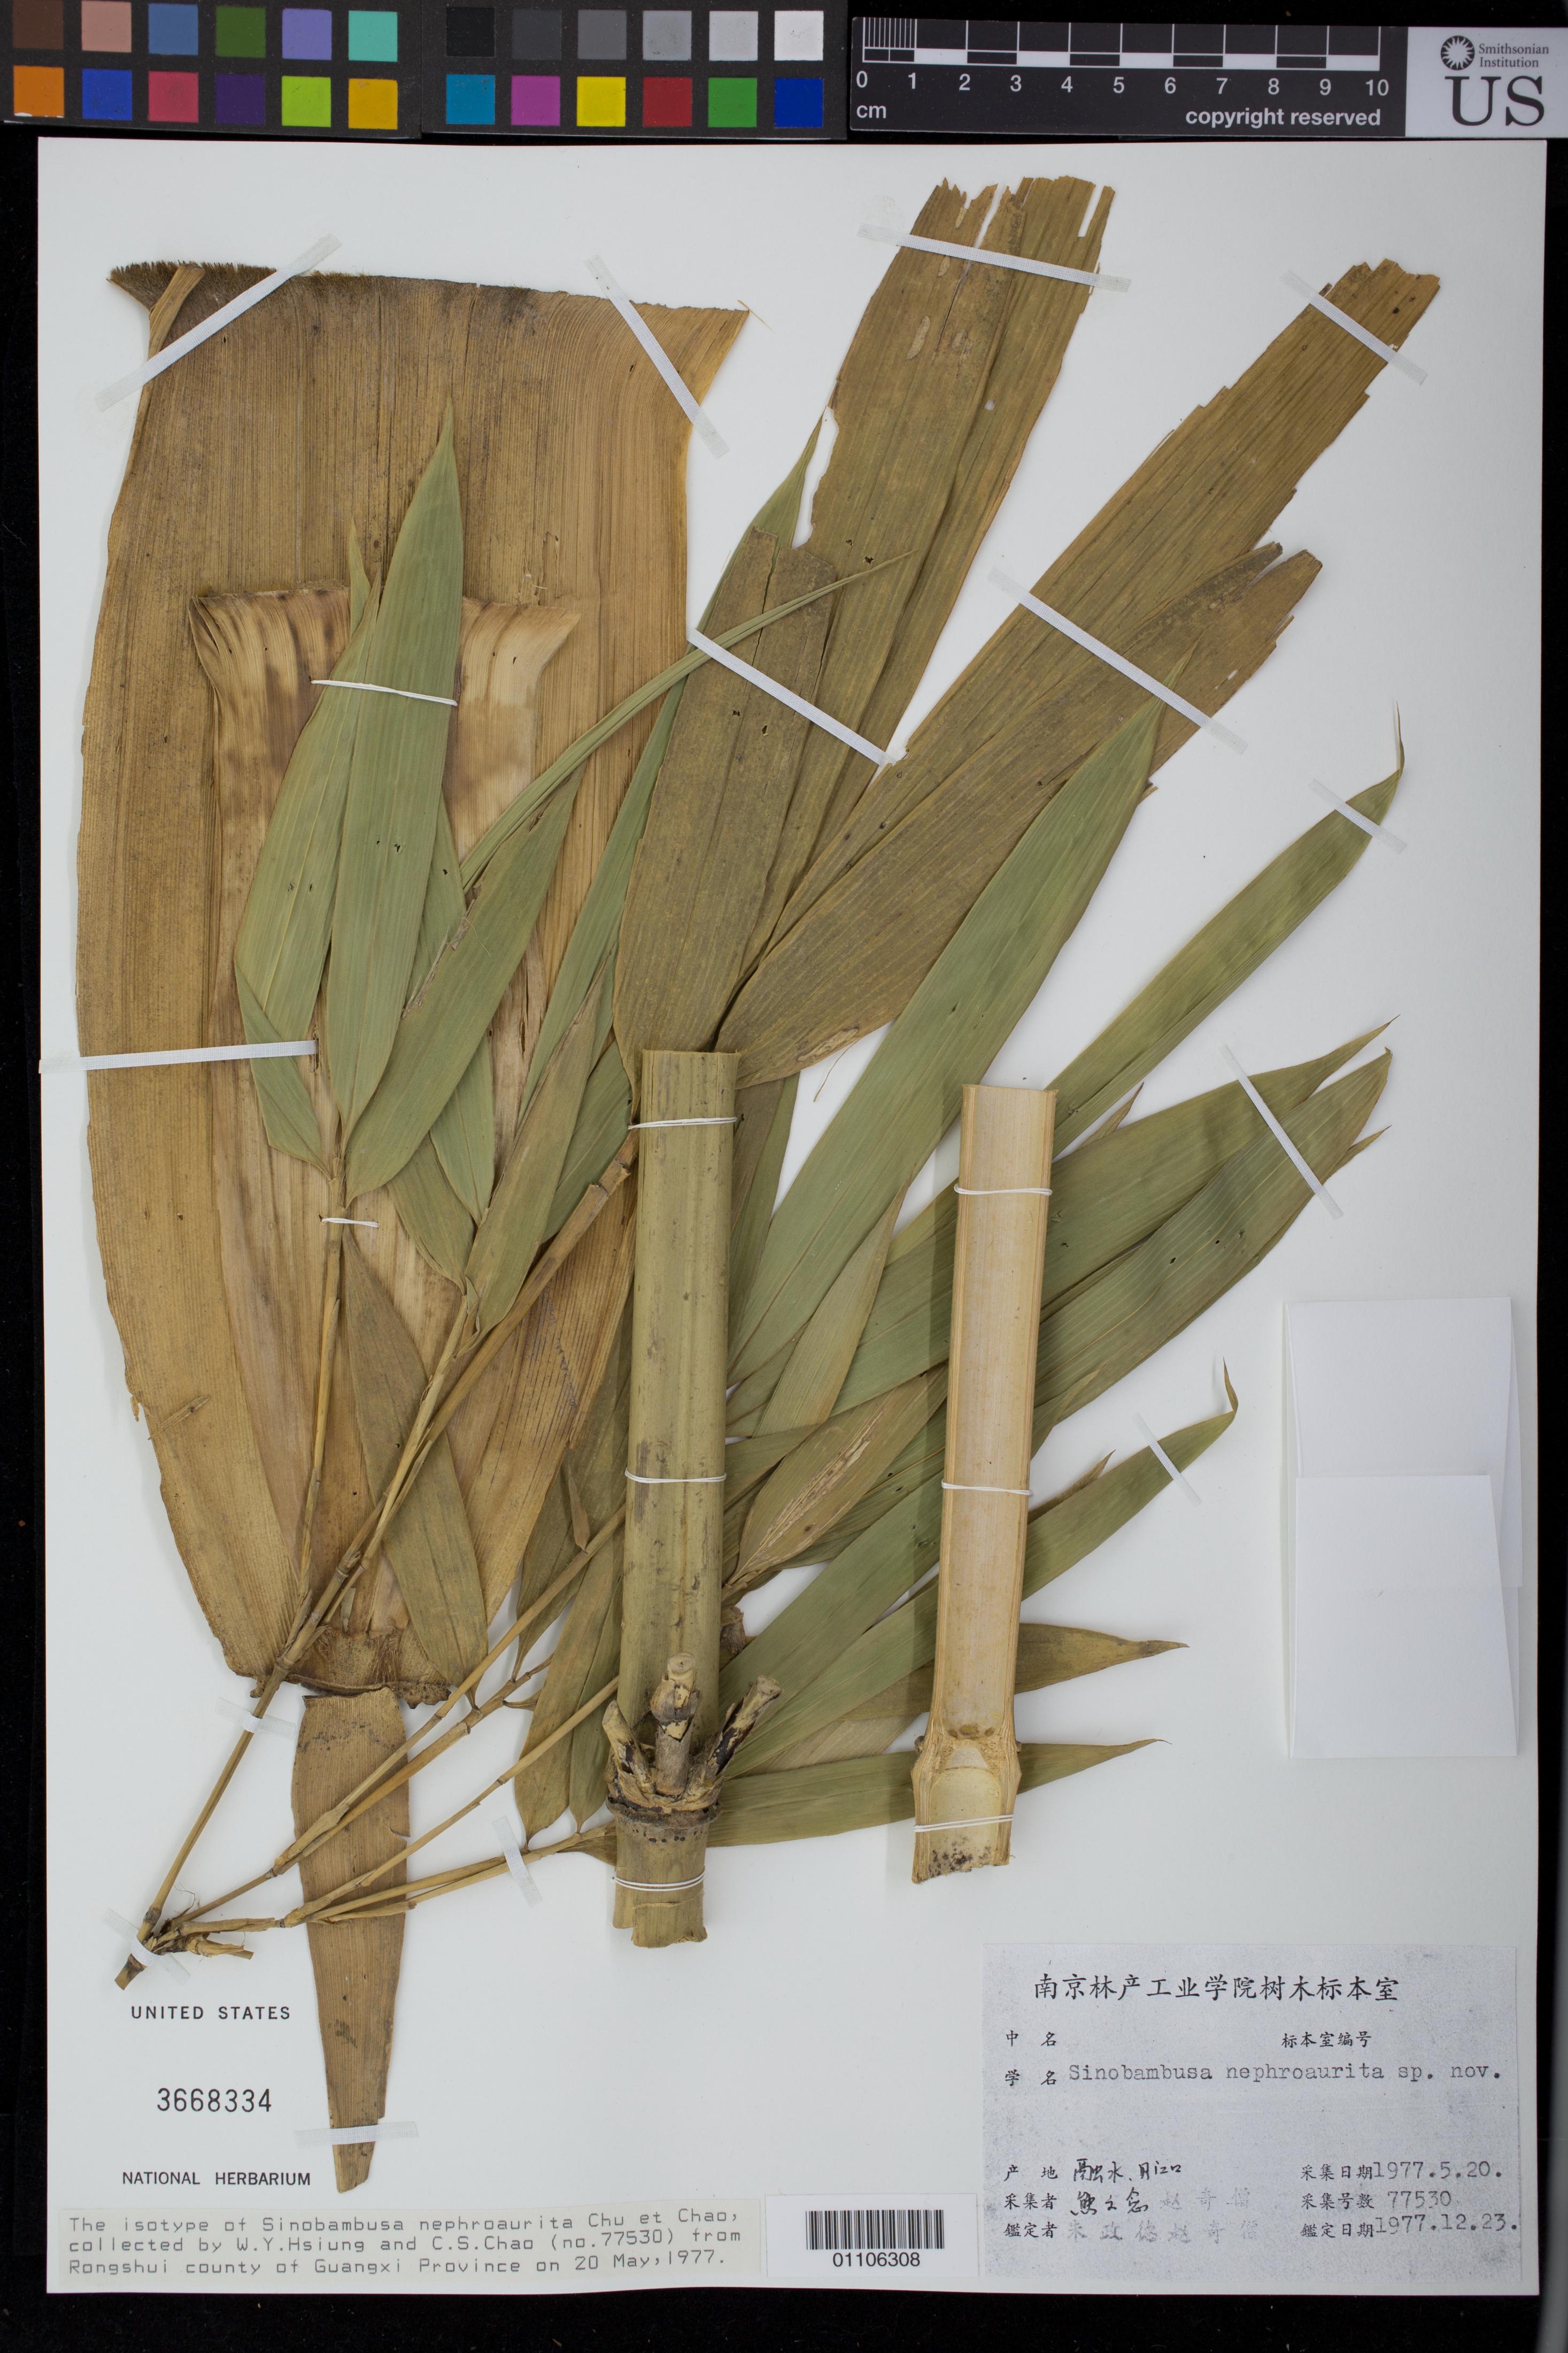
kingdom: Plantae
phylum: Tracheophyta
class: Liliopsida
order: Poales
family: Poaceae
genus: Sinobambusa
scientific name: Sinobambusa nephroaurita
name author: C.D. Chu & C.S. Chao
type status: Isotype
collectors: W. Y. Hsiung & C. S. Chao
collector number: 77530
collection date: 1977-05-20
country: China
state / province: Guangxi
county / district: Rongshui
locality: Rongshui county of Guangxi Province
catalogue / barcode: US 3668334